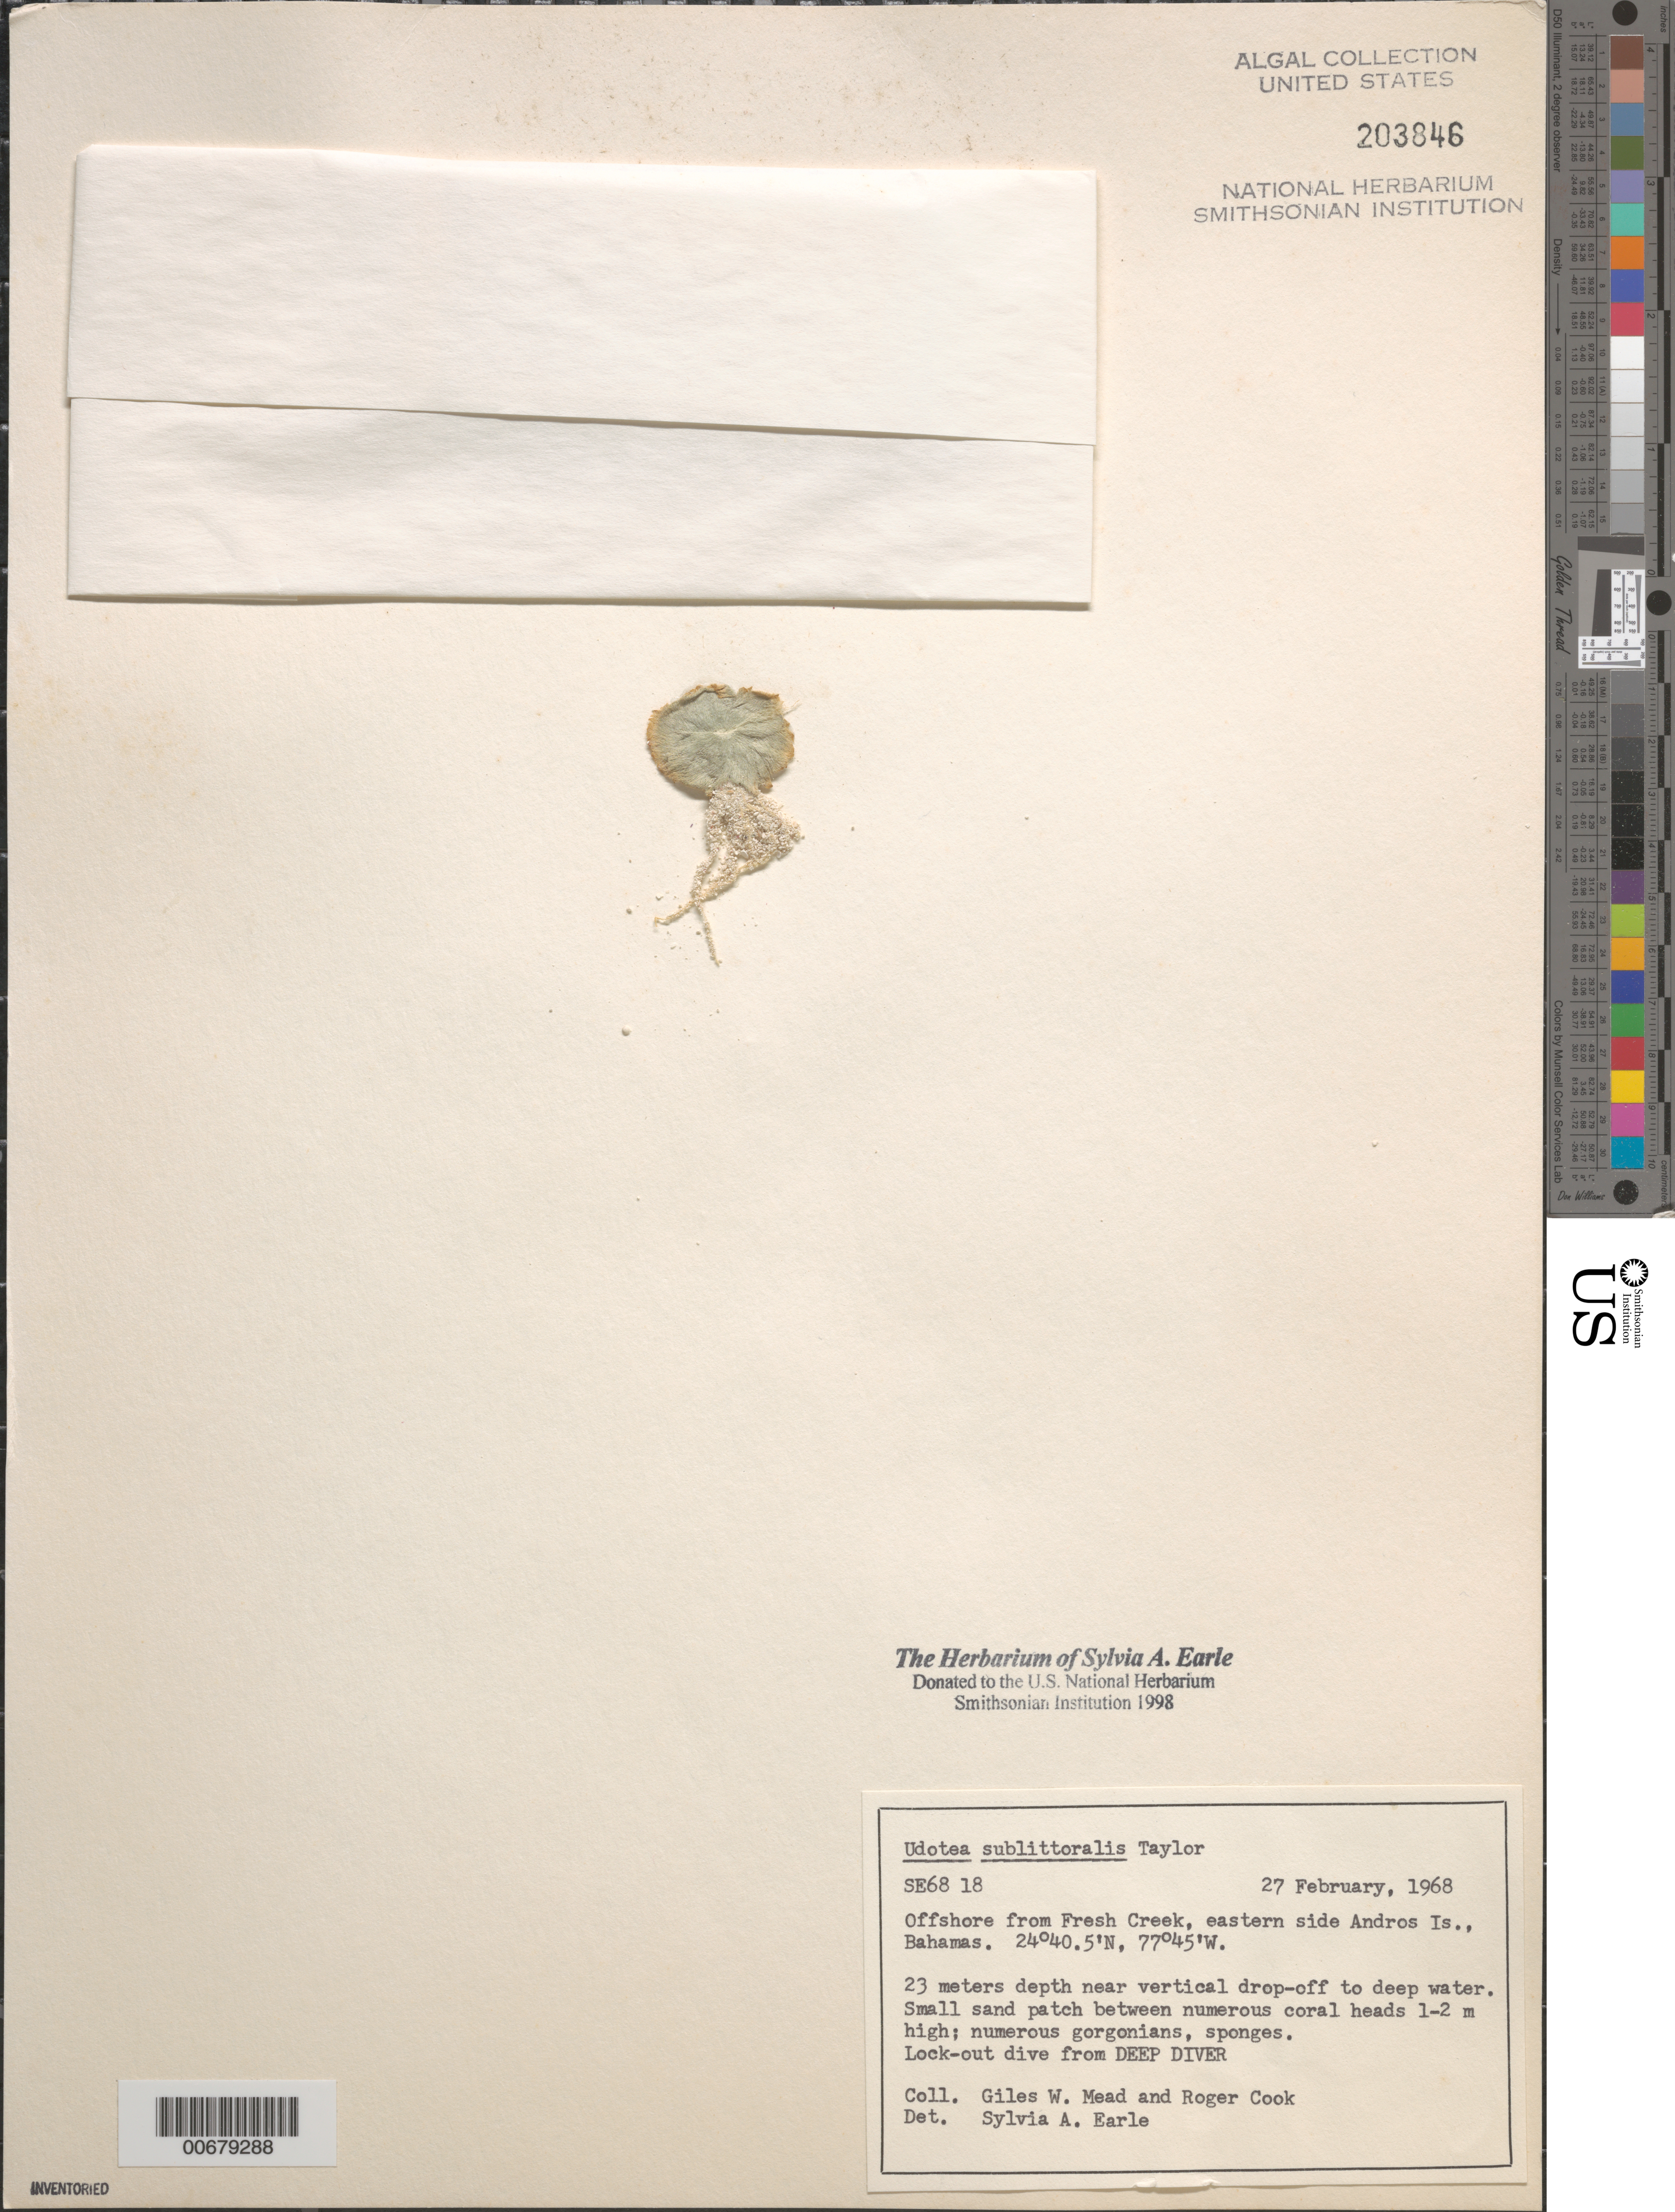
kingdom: Plantae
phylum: Chlorophyta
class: Ulvophyceae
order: Bryopsidales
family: Udoteaceae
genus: Udotea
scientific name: Udotea sublittoralis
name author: W.R. Taylor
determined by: Earle, S. A.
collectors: G. W. Mead & R. Cook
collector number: SE 6818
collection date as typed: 27 Feb 1968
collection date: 1968-02-27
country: Bahamas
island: Andros Island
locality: Off Fresh Creek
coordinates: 24 40.5' N, 77 45' W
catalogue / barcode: US 203846